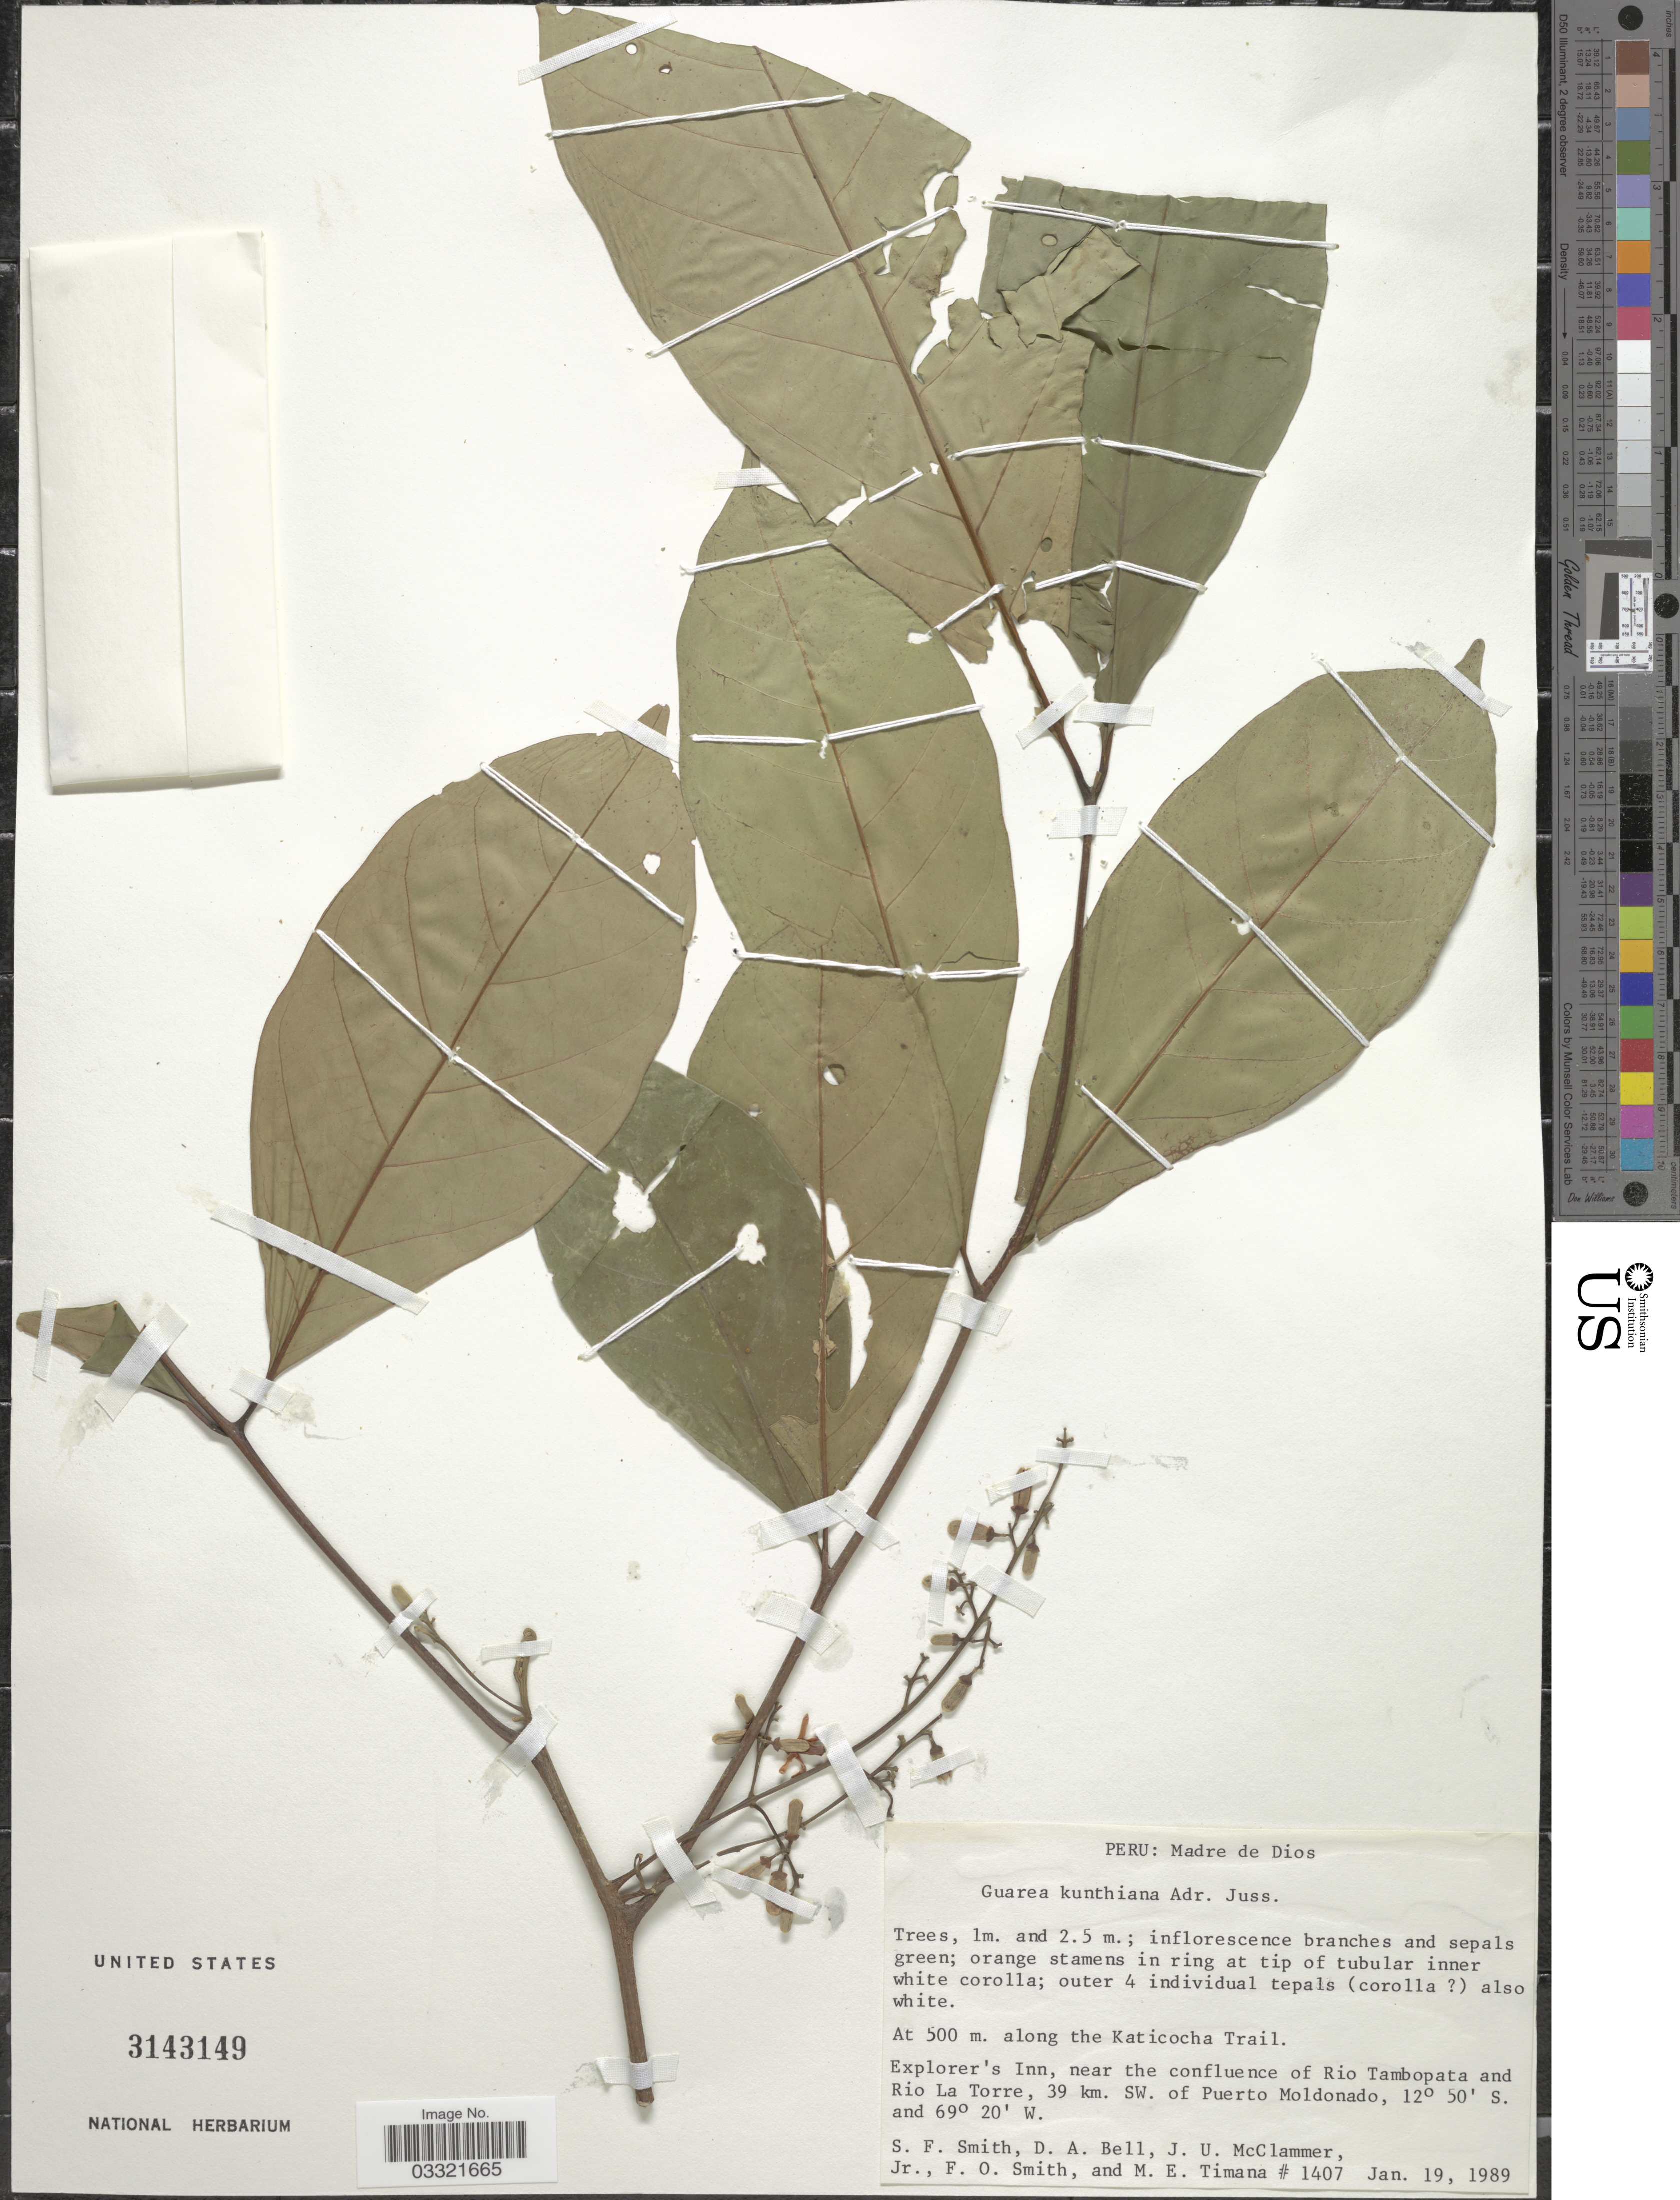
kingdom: Plantae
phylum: Tracheophyta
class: Magnoliopsida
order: Sapindales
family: Meliaceae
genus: Guarea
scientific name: Guarea kunthiana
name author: A. Juss.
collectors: S.F. Smith, D. A. Bell, J. McClammer Jr. & F. Smith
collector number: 1407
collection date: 1989-01-19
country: Peru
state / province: Madre de Dios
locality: Along the Katicocha Trail. Explorer's Inn, near the confluence of Rio Tambopata and Rio La Torre, 39 km. SW. of Puerto Moldonado.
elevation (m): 500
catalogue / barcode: US 3143149